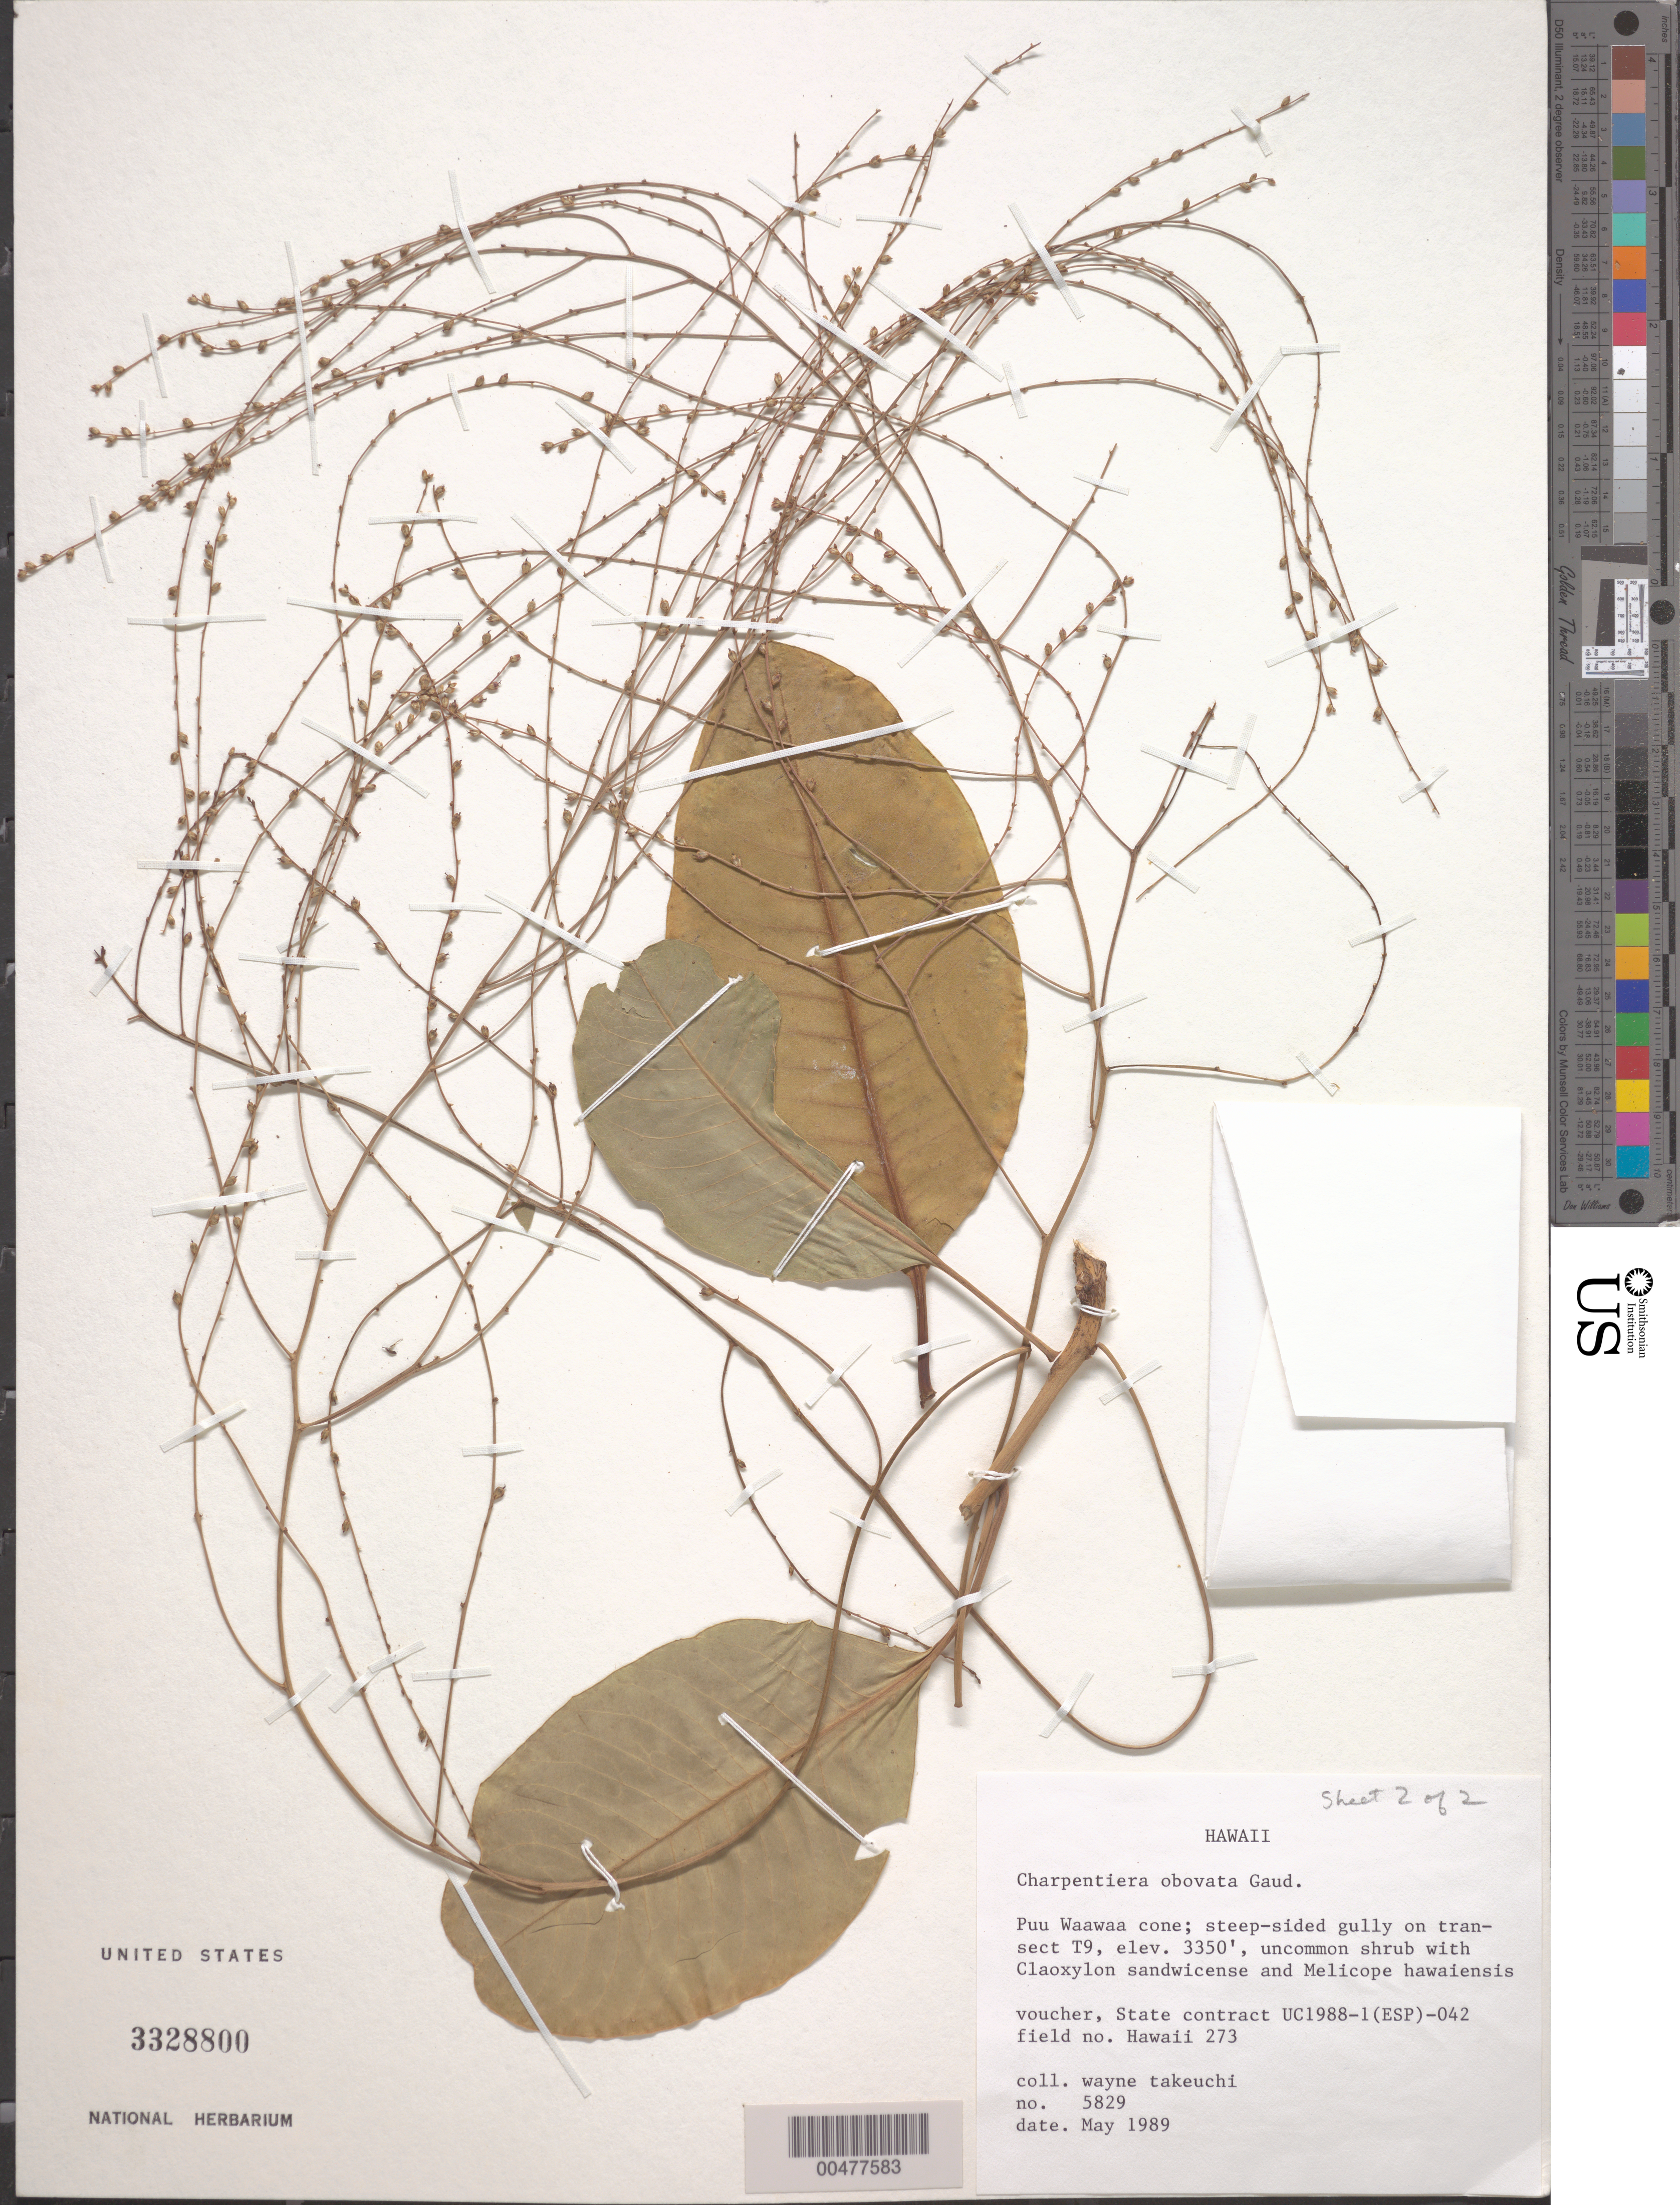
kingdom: Plantae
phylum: Tracheophyta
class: Magnoliopsida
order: Caryophyllales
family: Amaranthaceae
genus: Charpentiera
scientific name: Charpentiera obovata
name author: Gaudich.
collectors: W. N. Takeuchi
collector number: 5829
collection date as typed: May 1989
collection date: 1989-05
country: United States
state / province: Hawaii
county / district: Hawaii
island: Hawaii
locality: Puu Waawaa cone, on transect T9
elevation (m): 1021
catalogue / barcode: US 3328800